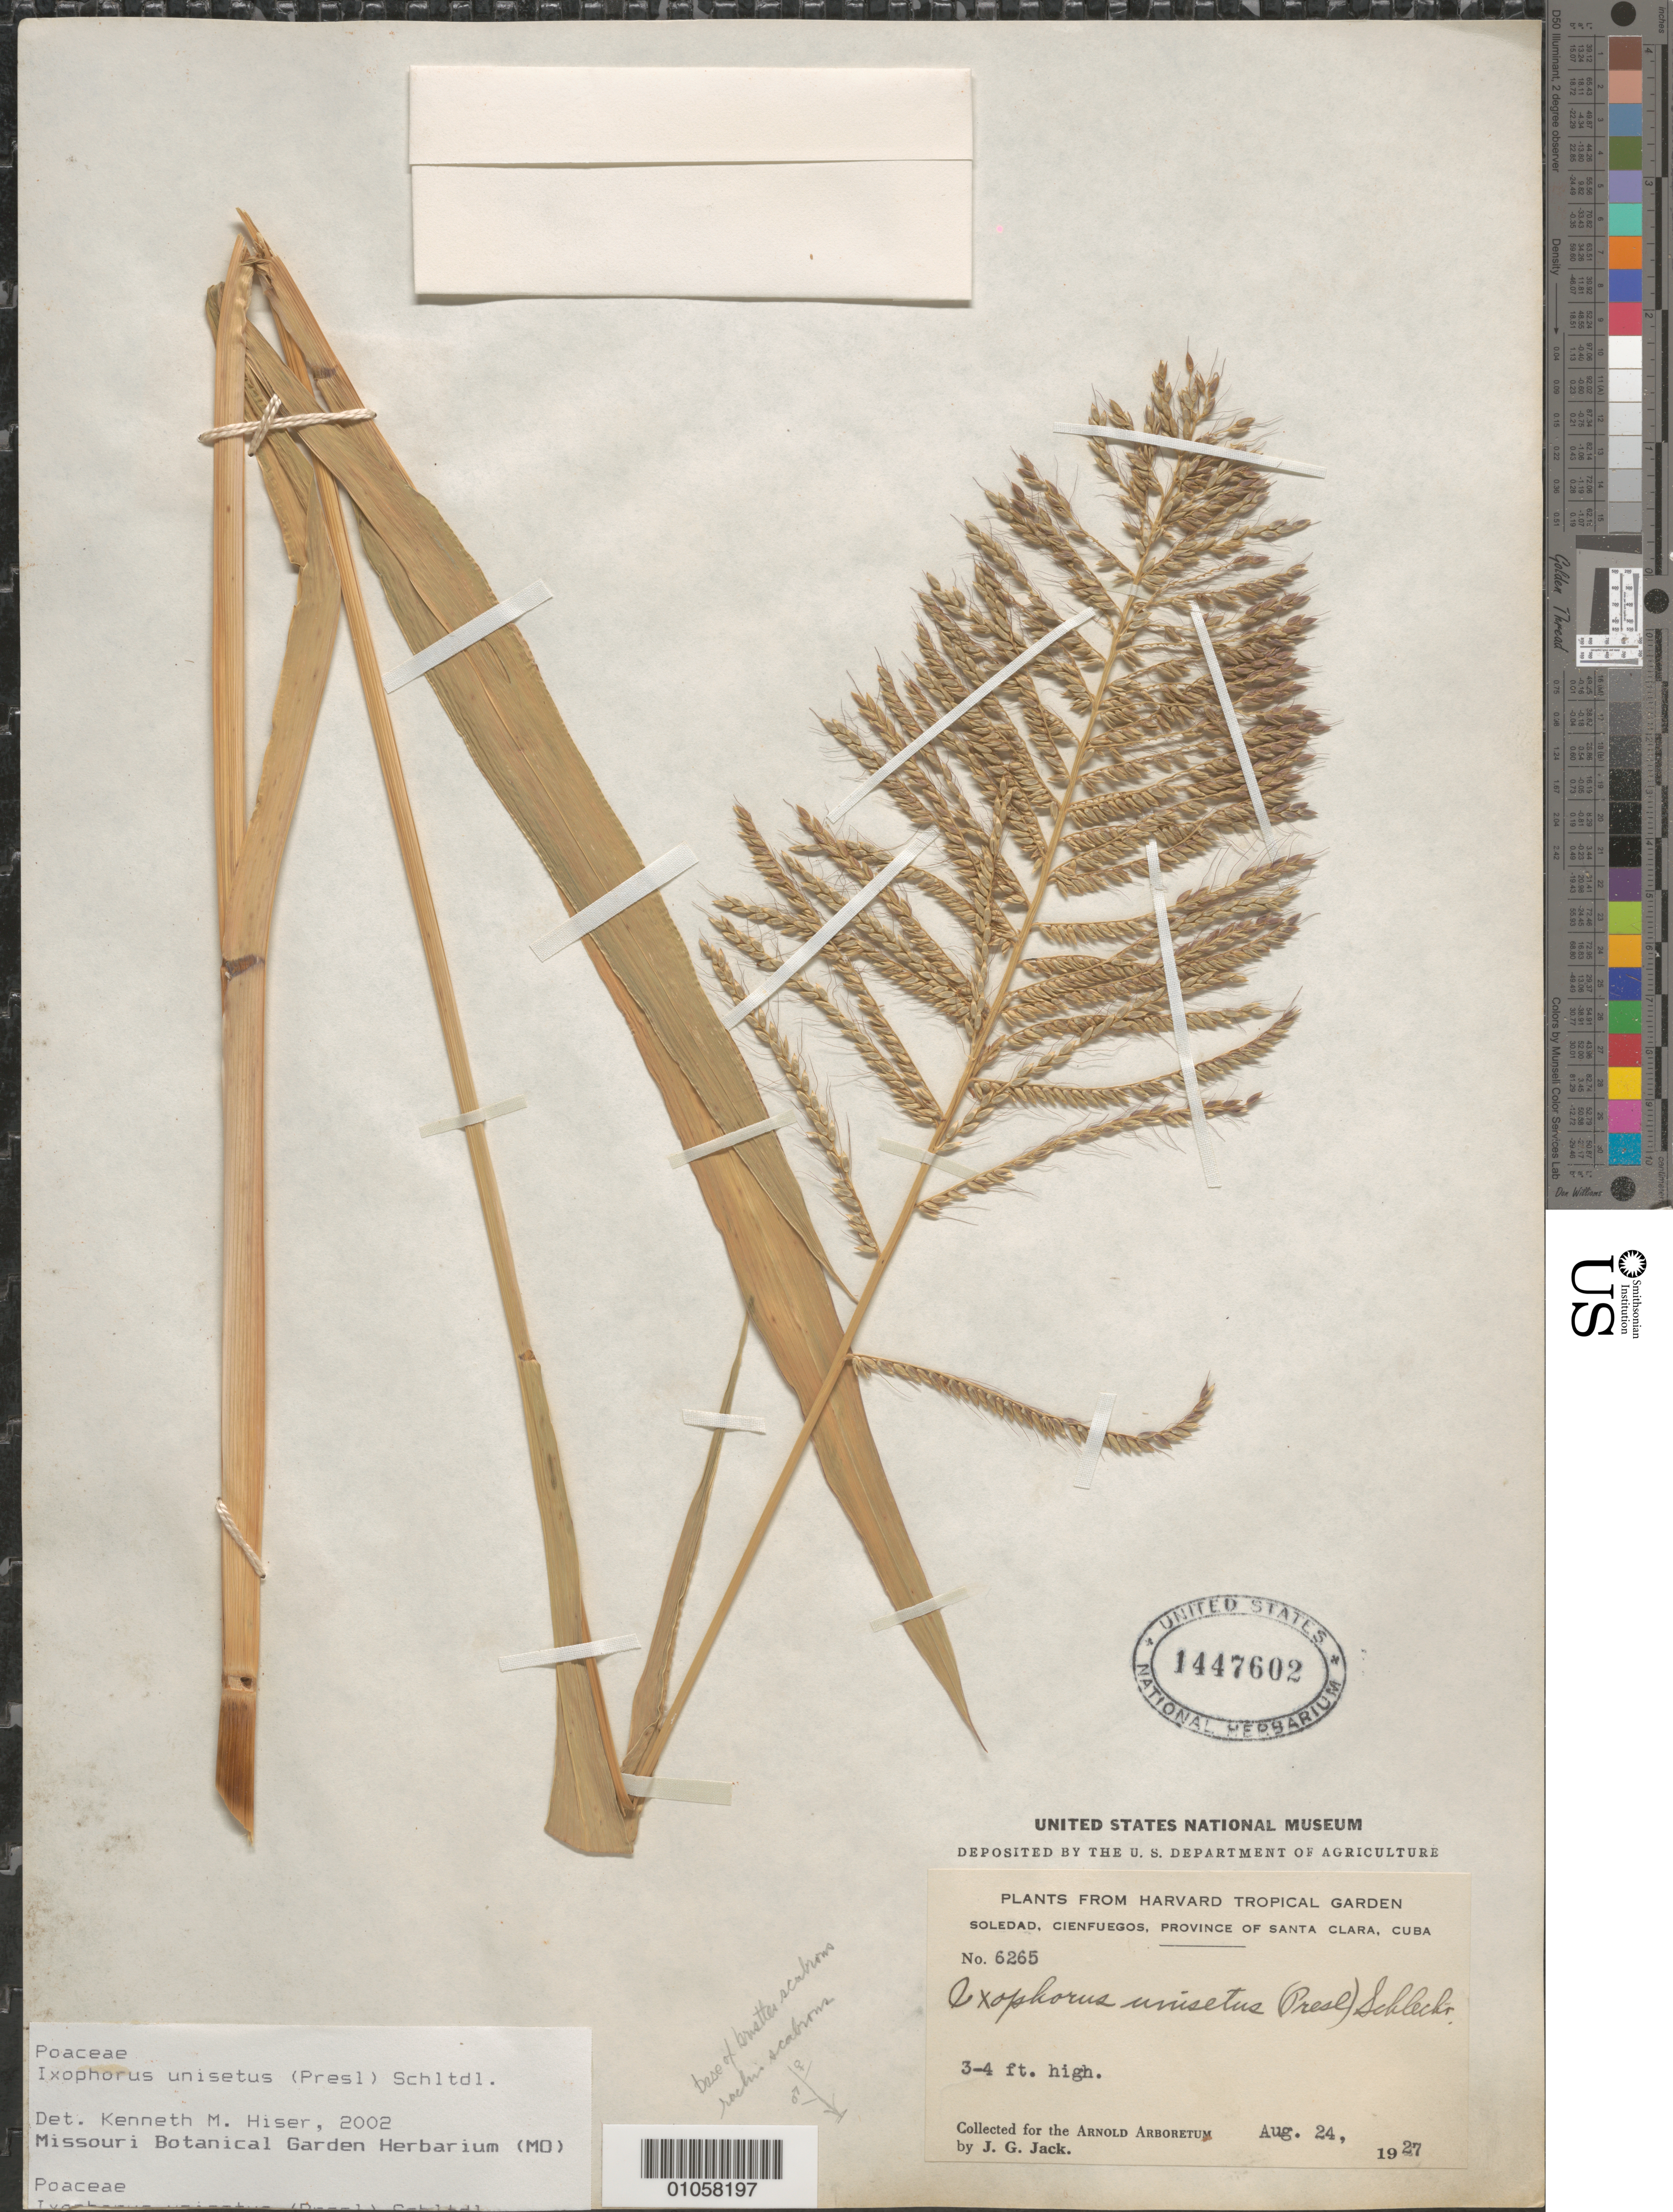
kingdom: Plantae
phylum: Tracheophyta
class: Liliopsida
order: Poales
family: Poaceae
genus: Ixophorus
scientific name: Ixophorus unisetus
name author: (J. Presl) Schltdl.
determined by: Hiser, K.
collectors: J. G. Jack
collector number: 6265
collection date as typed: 24 Aug 1927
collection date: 1927-08-24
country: Cuba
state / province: Cienfuegos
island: Cuba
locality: Soledad, Cienfuegos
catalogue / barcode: US 1447602